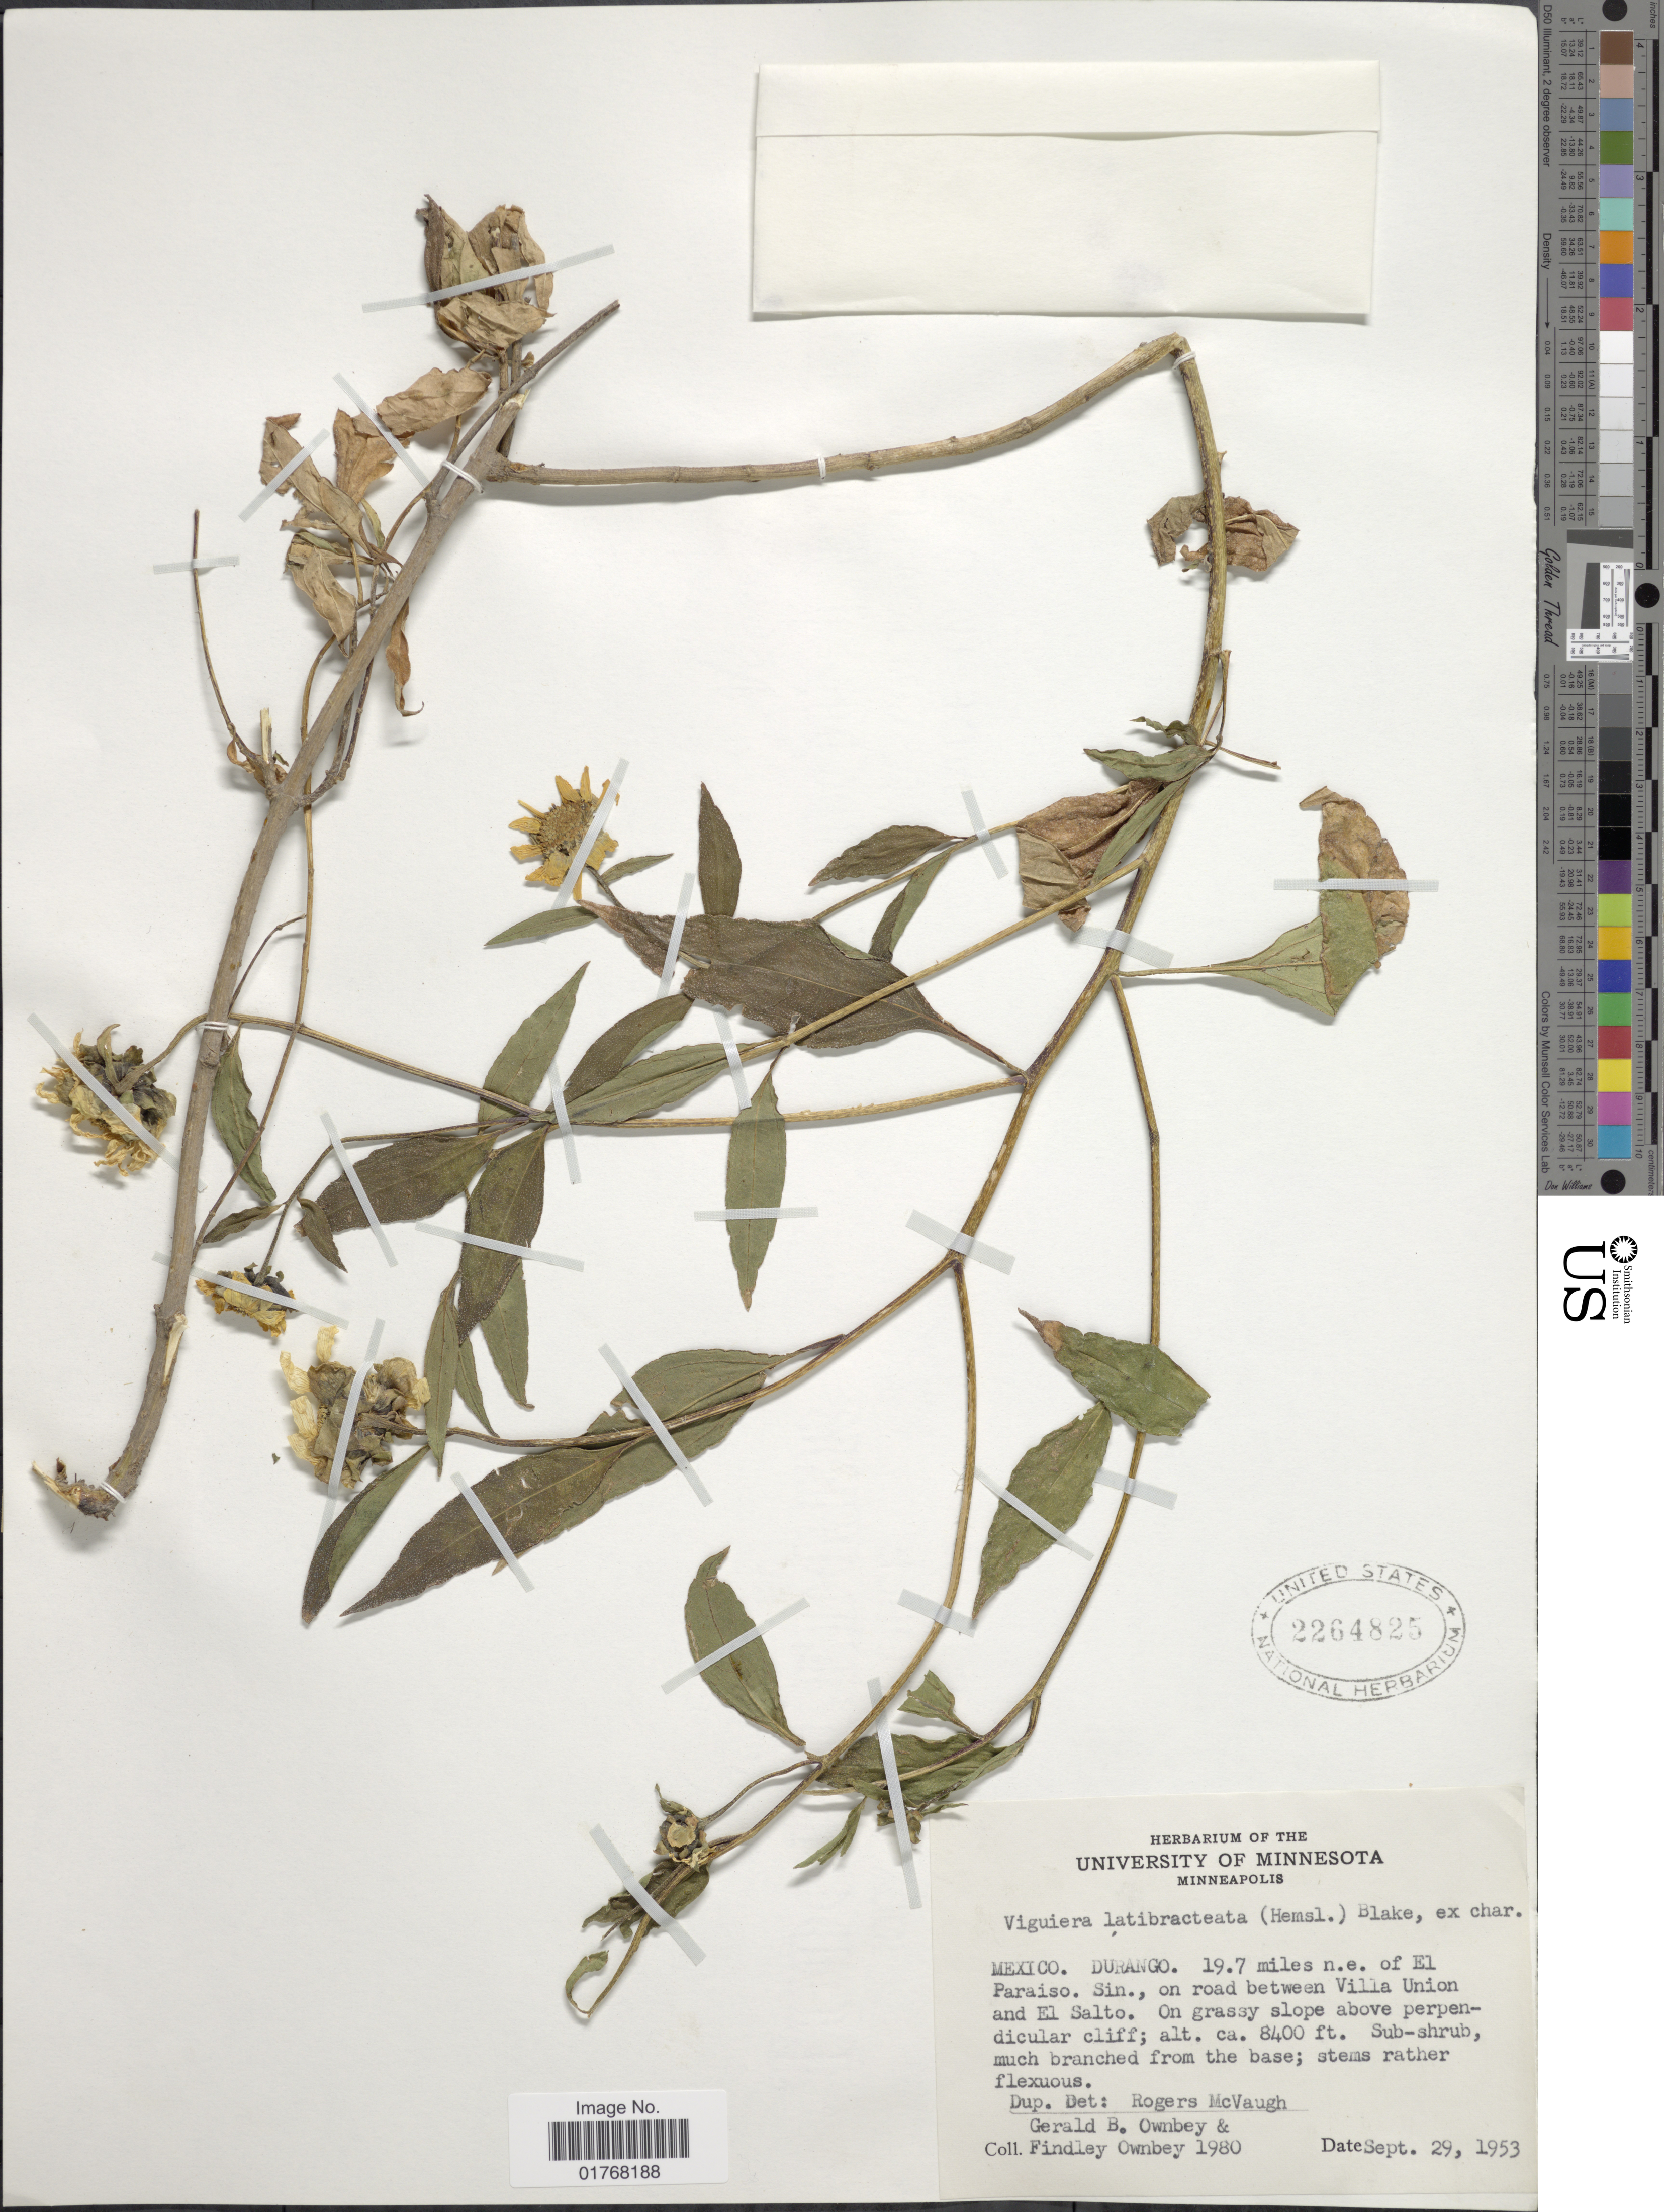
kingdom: Plantae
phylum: Tracheophyta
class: Magnoliopsida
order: Asterales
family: Asteraceae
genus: Viguiera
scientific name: Viguiera latibracteata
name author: (Hemsl.) Blake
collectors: G. B. Ownbey & F. Ownbey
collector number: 1980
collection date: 1953-09-29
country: Mexico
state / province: Durango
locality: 19.7 miles n.e. of El Paraiso. Sin., on road between Villa Union and El Salto. On grassy slope above perpendicular cliff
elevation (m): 2560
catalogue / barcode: US 2264825